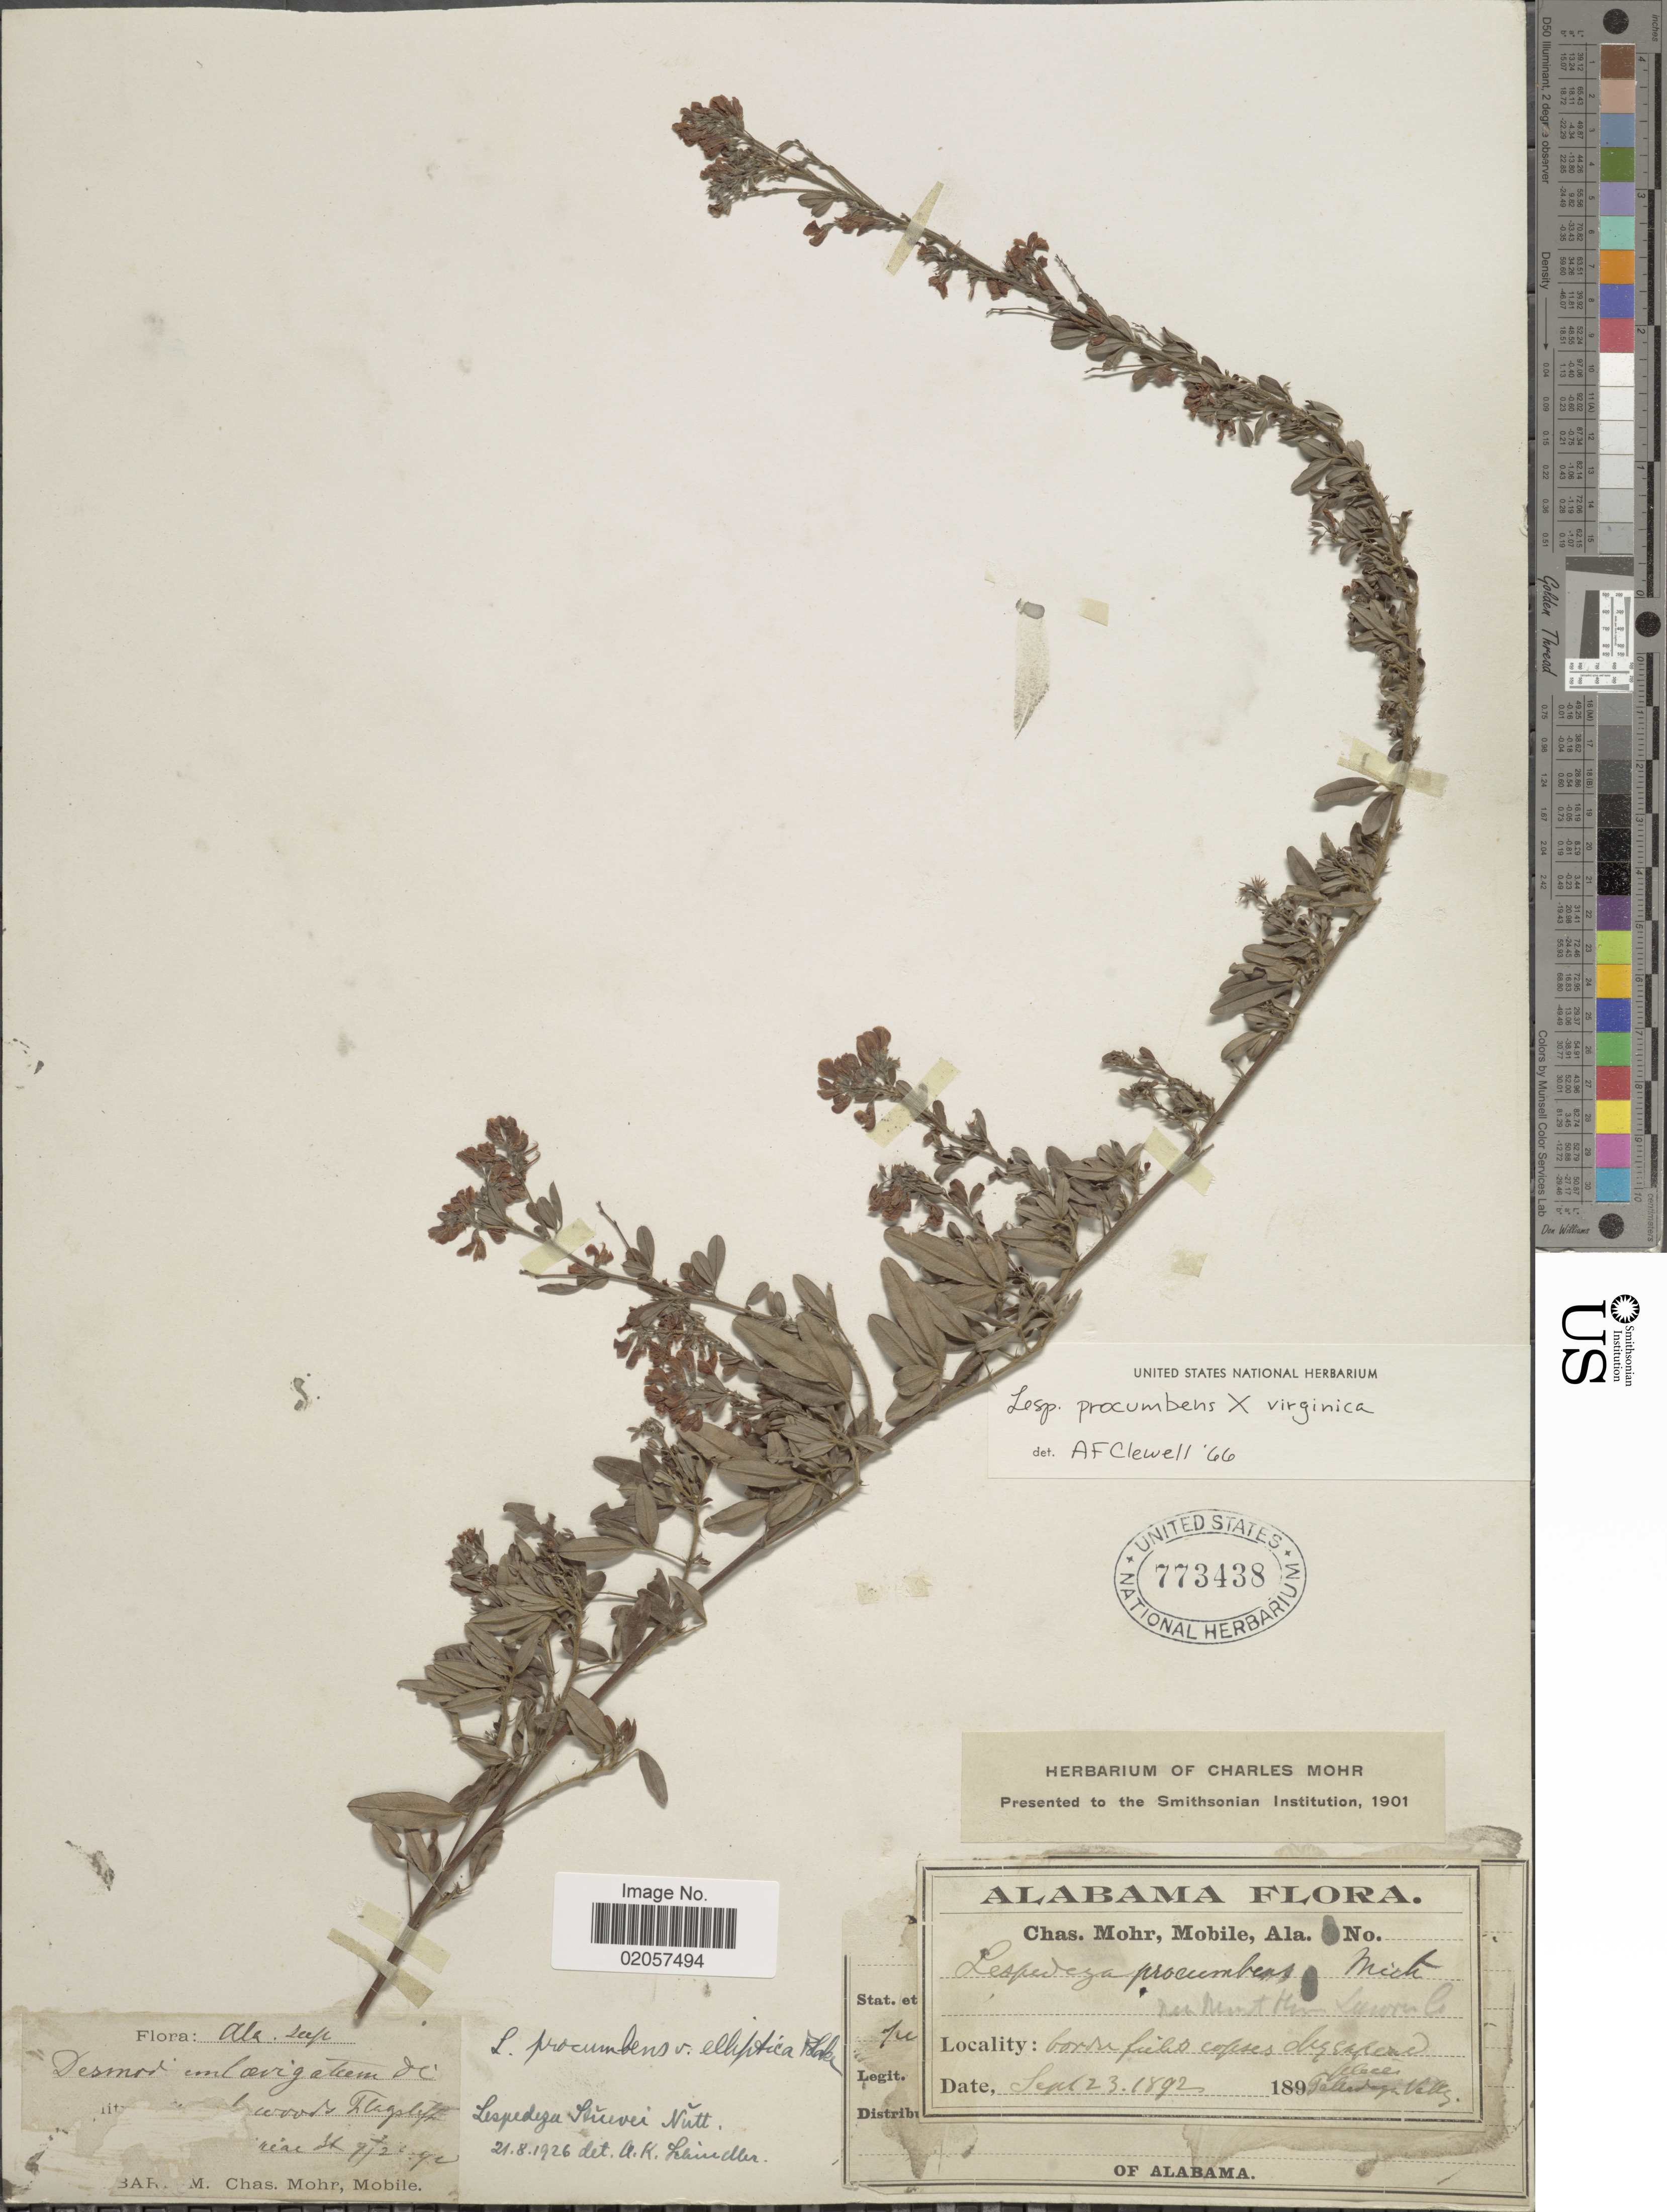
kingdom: Plantae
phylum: Tracheophyta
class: Magnoliopsida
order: Fabales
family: Fabaceae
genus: Lespedeza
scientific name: Lespedeza procumbens x L. virginica (L.) Britton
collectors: C. T. Mohr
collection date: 1892-09-23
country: United States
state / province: Alabama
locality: Talladega Valley. Flagstaff.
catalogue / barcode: US 773438